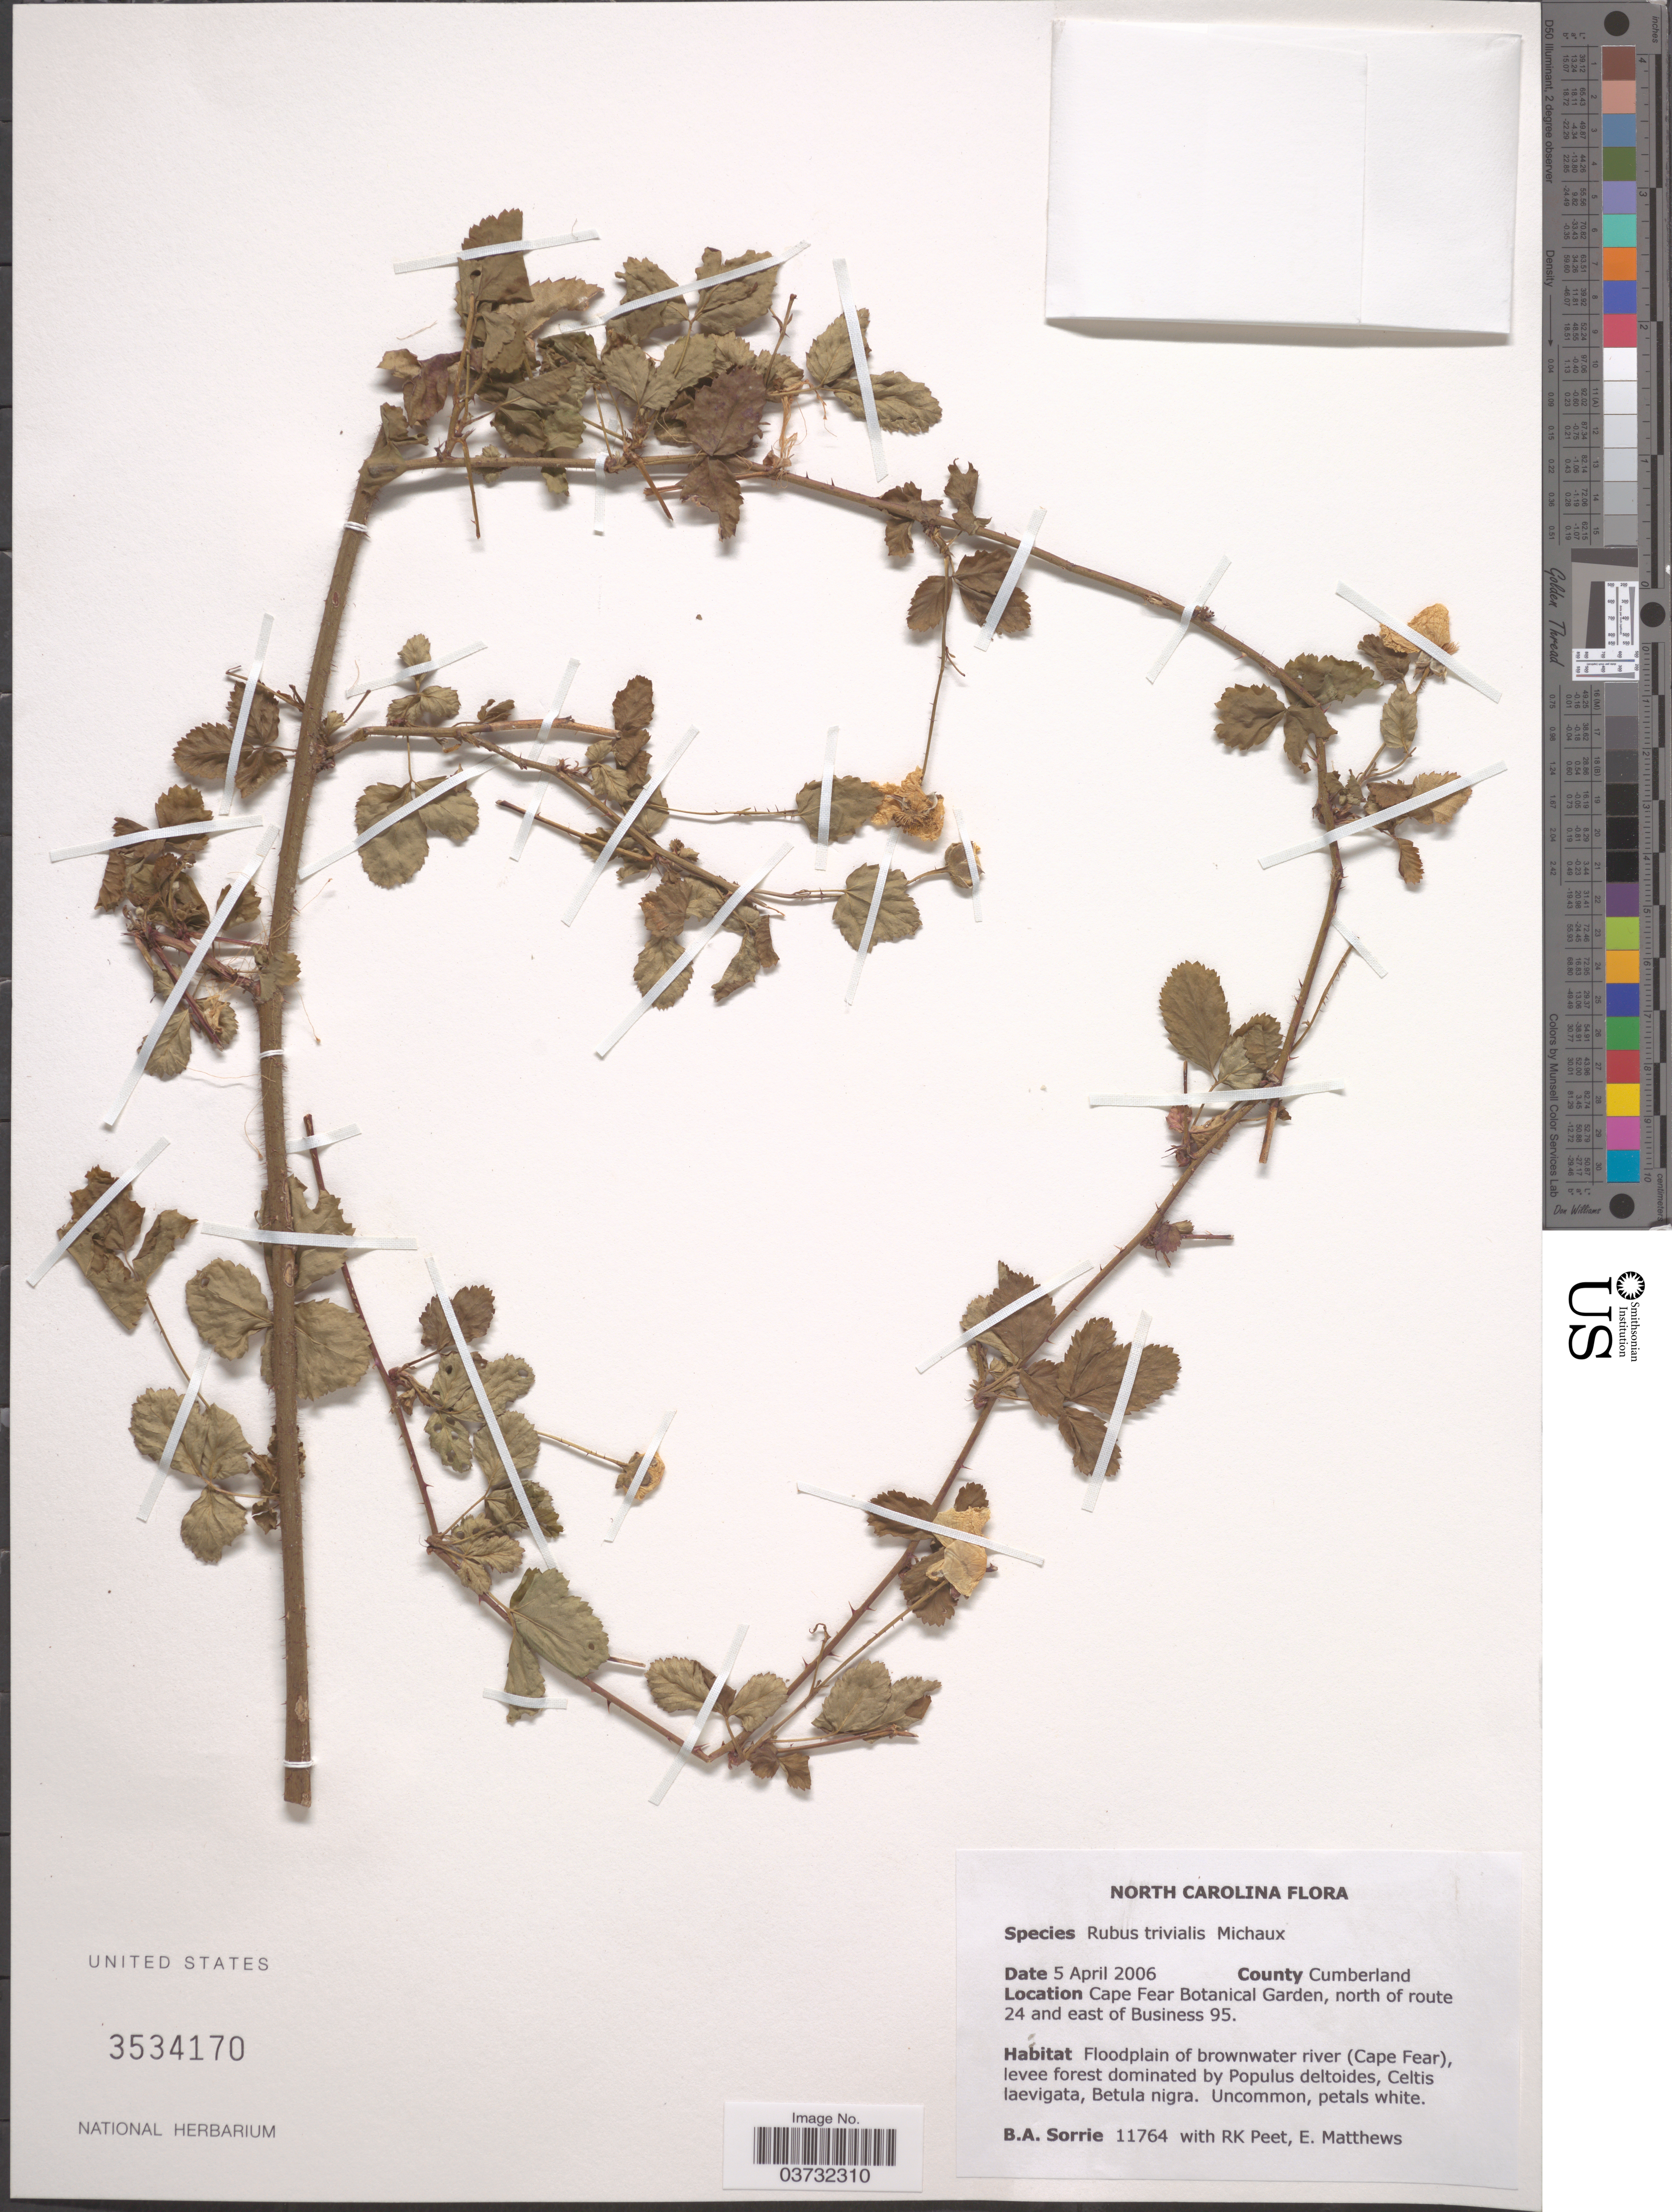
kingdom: Plantae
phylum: Tracheophyta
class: Magnoliopsida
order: Rosales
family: Rosaceae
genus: Rubus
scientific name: Rubus trivialis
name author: Michx.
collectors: B. Sorrie, R. Peet & E. Matthews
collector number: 11764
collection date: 2006-04-05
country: United States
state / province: North Carolina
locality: County Cumberland. Cape Fear Botanical Garden, north of route 24 and east of Business 95. Floodplain of brownwater river (Cape Fear).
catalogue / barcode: US 3534170